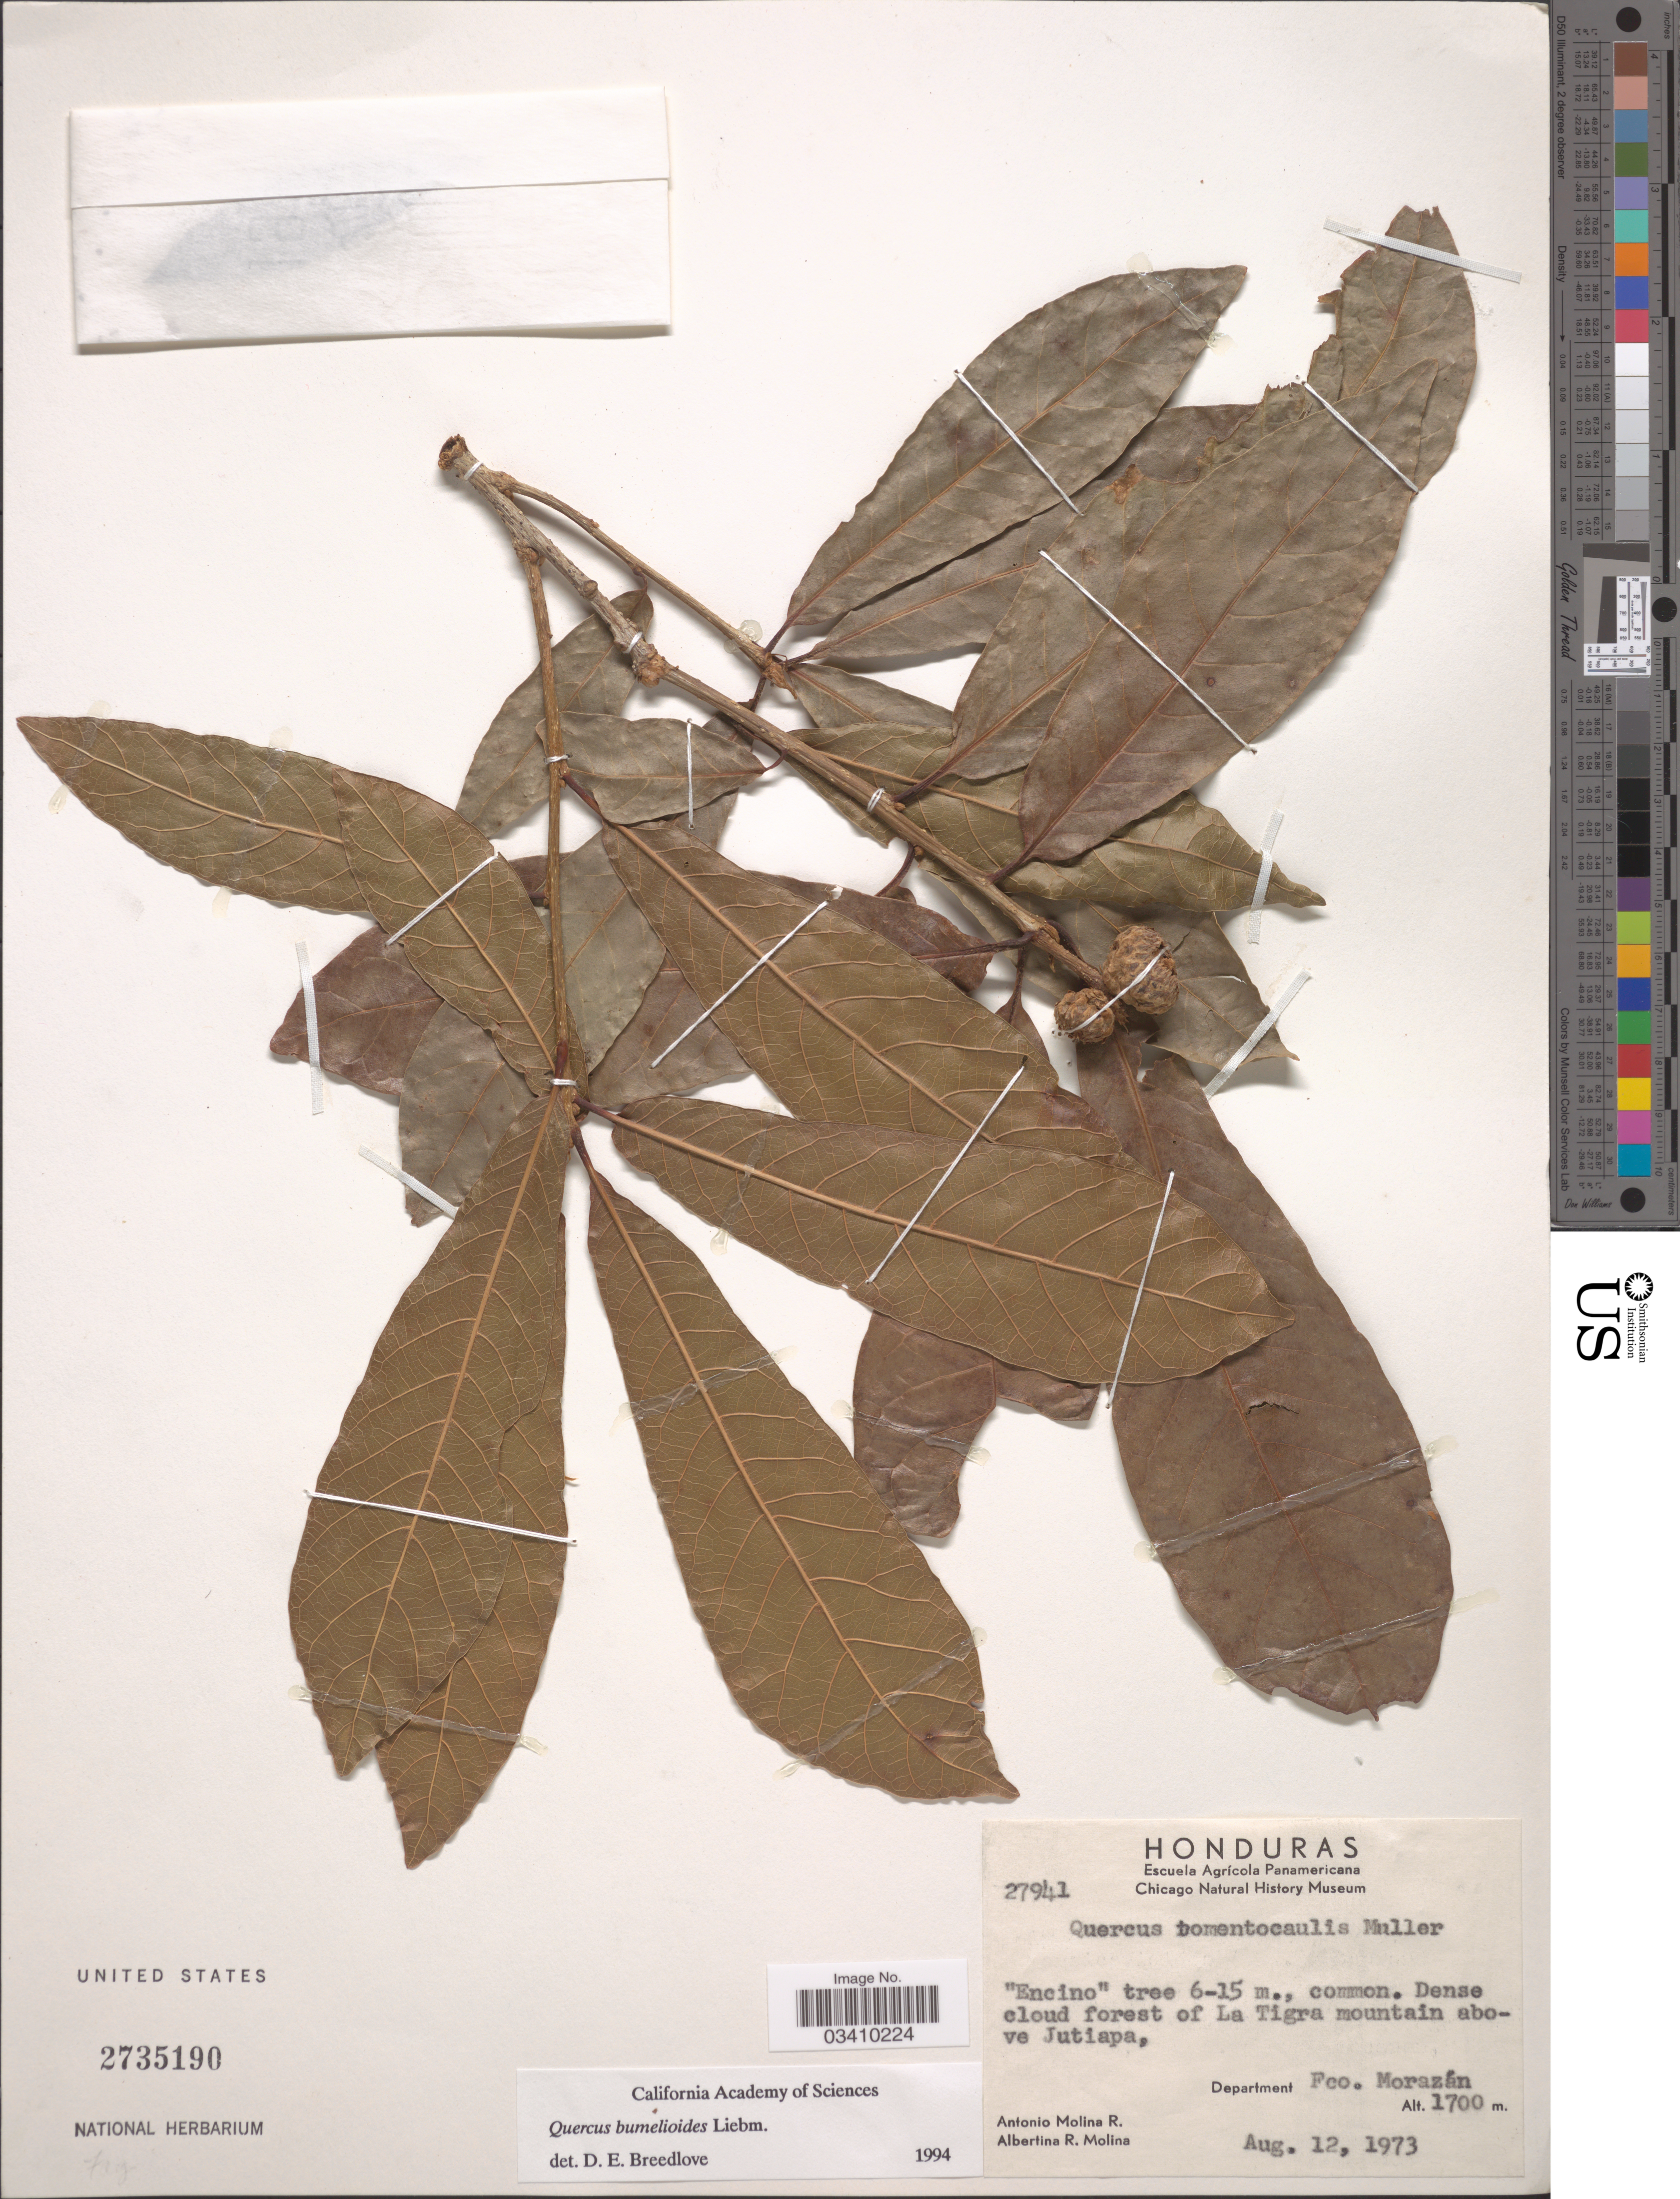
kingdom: Plantae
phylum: Tracheophyta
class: Magnoliopsida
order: Fagales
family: Fagaceae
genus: Quercus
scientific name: Quercus bumelioides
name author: Liebm.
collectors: A. Molina R. & A. R. Molina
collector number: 27941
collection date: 1973-08-12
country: Honduras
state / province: Fco. Morazán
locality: Dense cloud forest of La Tigra mountain above Jutiapa, Department Fco. Morazán.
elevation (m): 1700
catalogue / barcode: US 2735190